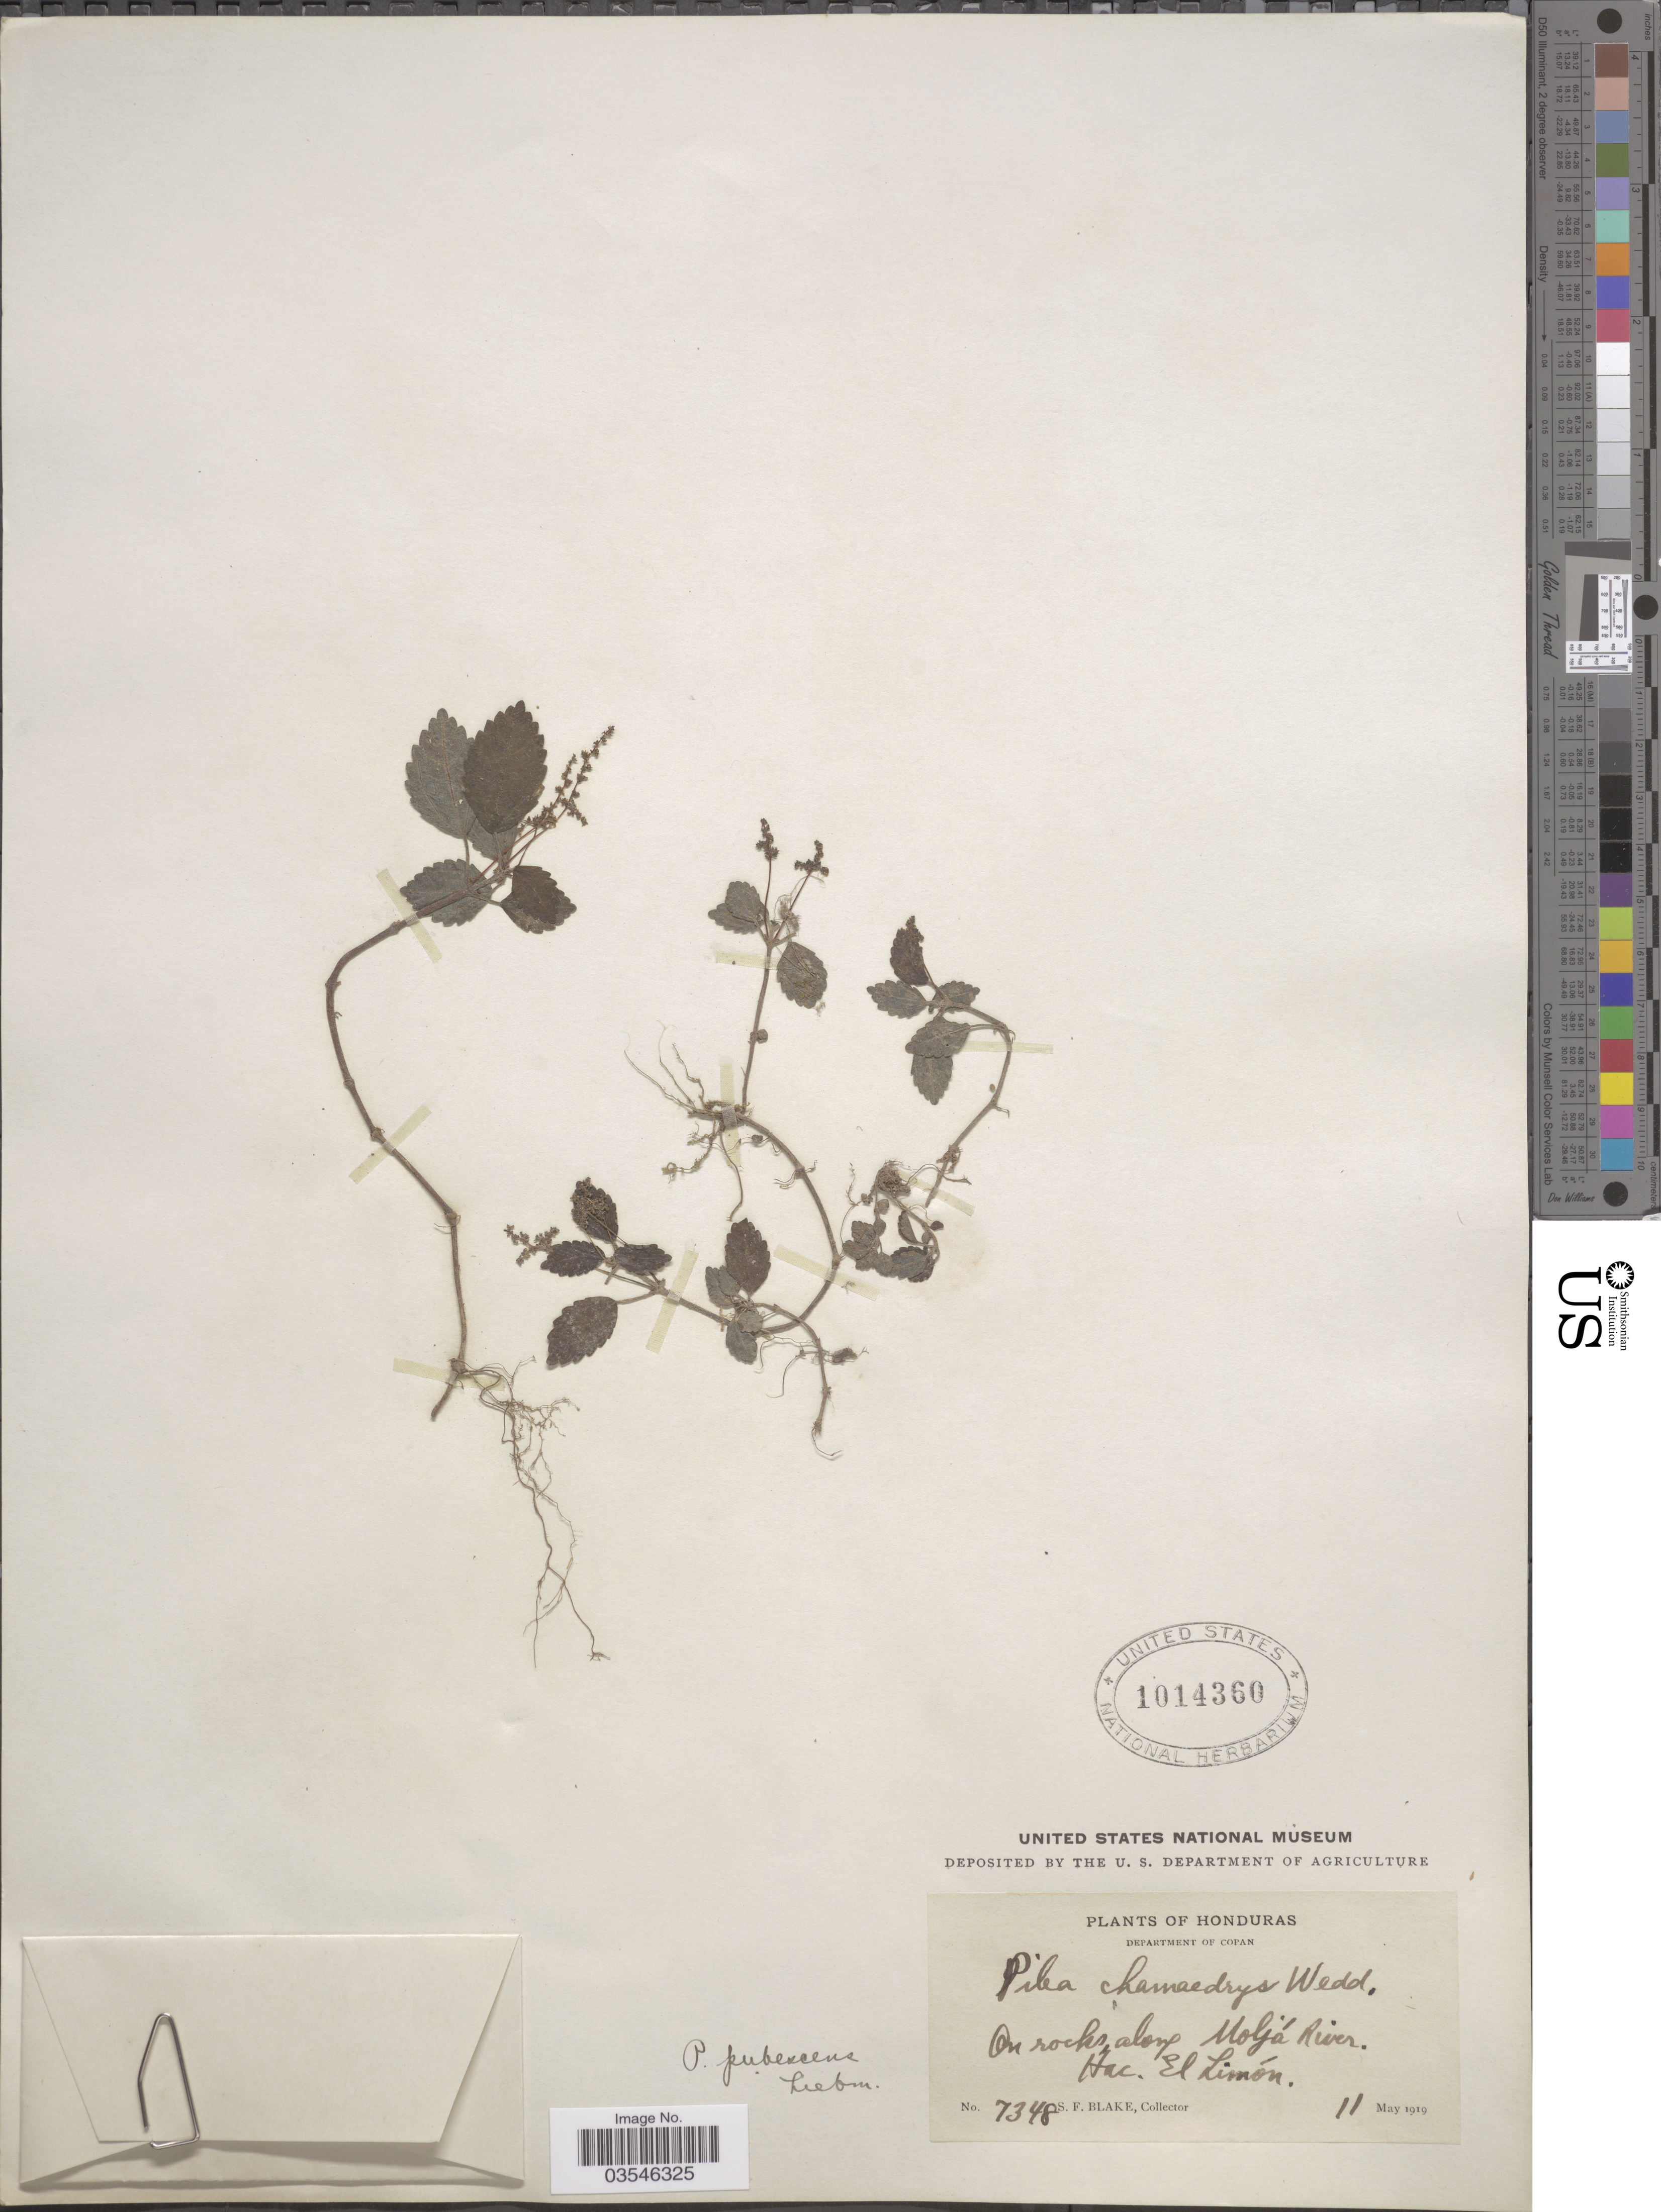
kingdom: Plantae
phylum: Tracheophyta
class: Magnoliopsida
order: Rosales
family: Urticaceae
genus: Pilea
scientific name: Pilea pubescens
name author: Liebm.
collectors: S. Blake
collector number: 7348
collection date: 1919-05-11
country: Honduras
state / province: Copan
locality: Department of Copan. On rocks, along Moljá River. Hac. El Limón.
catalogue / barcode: US 1014360